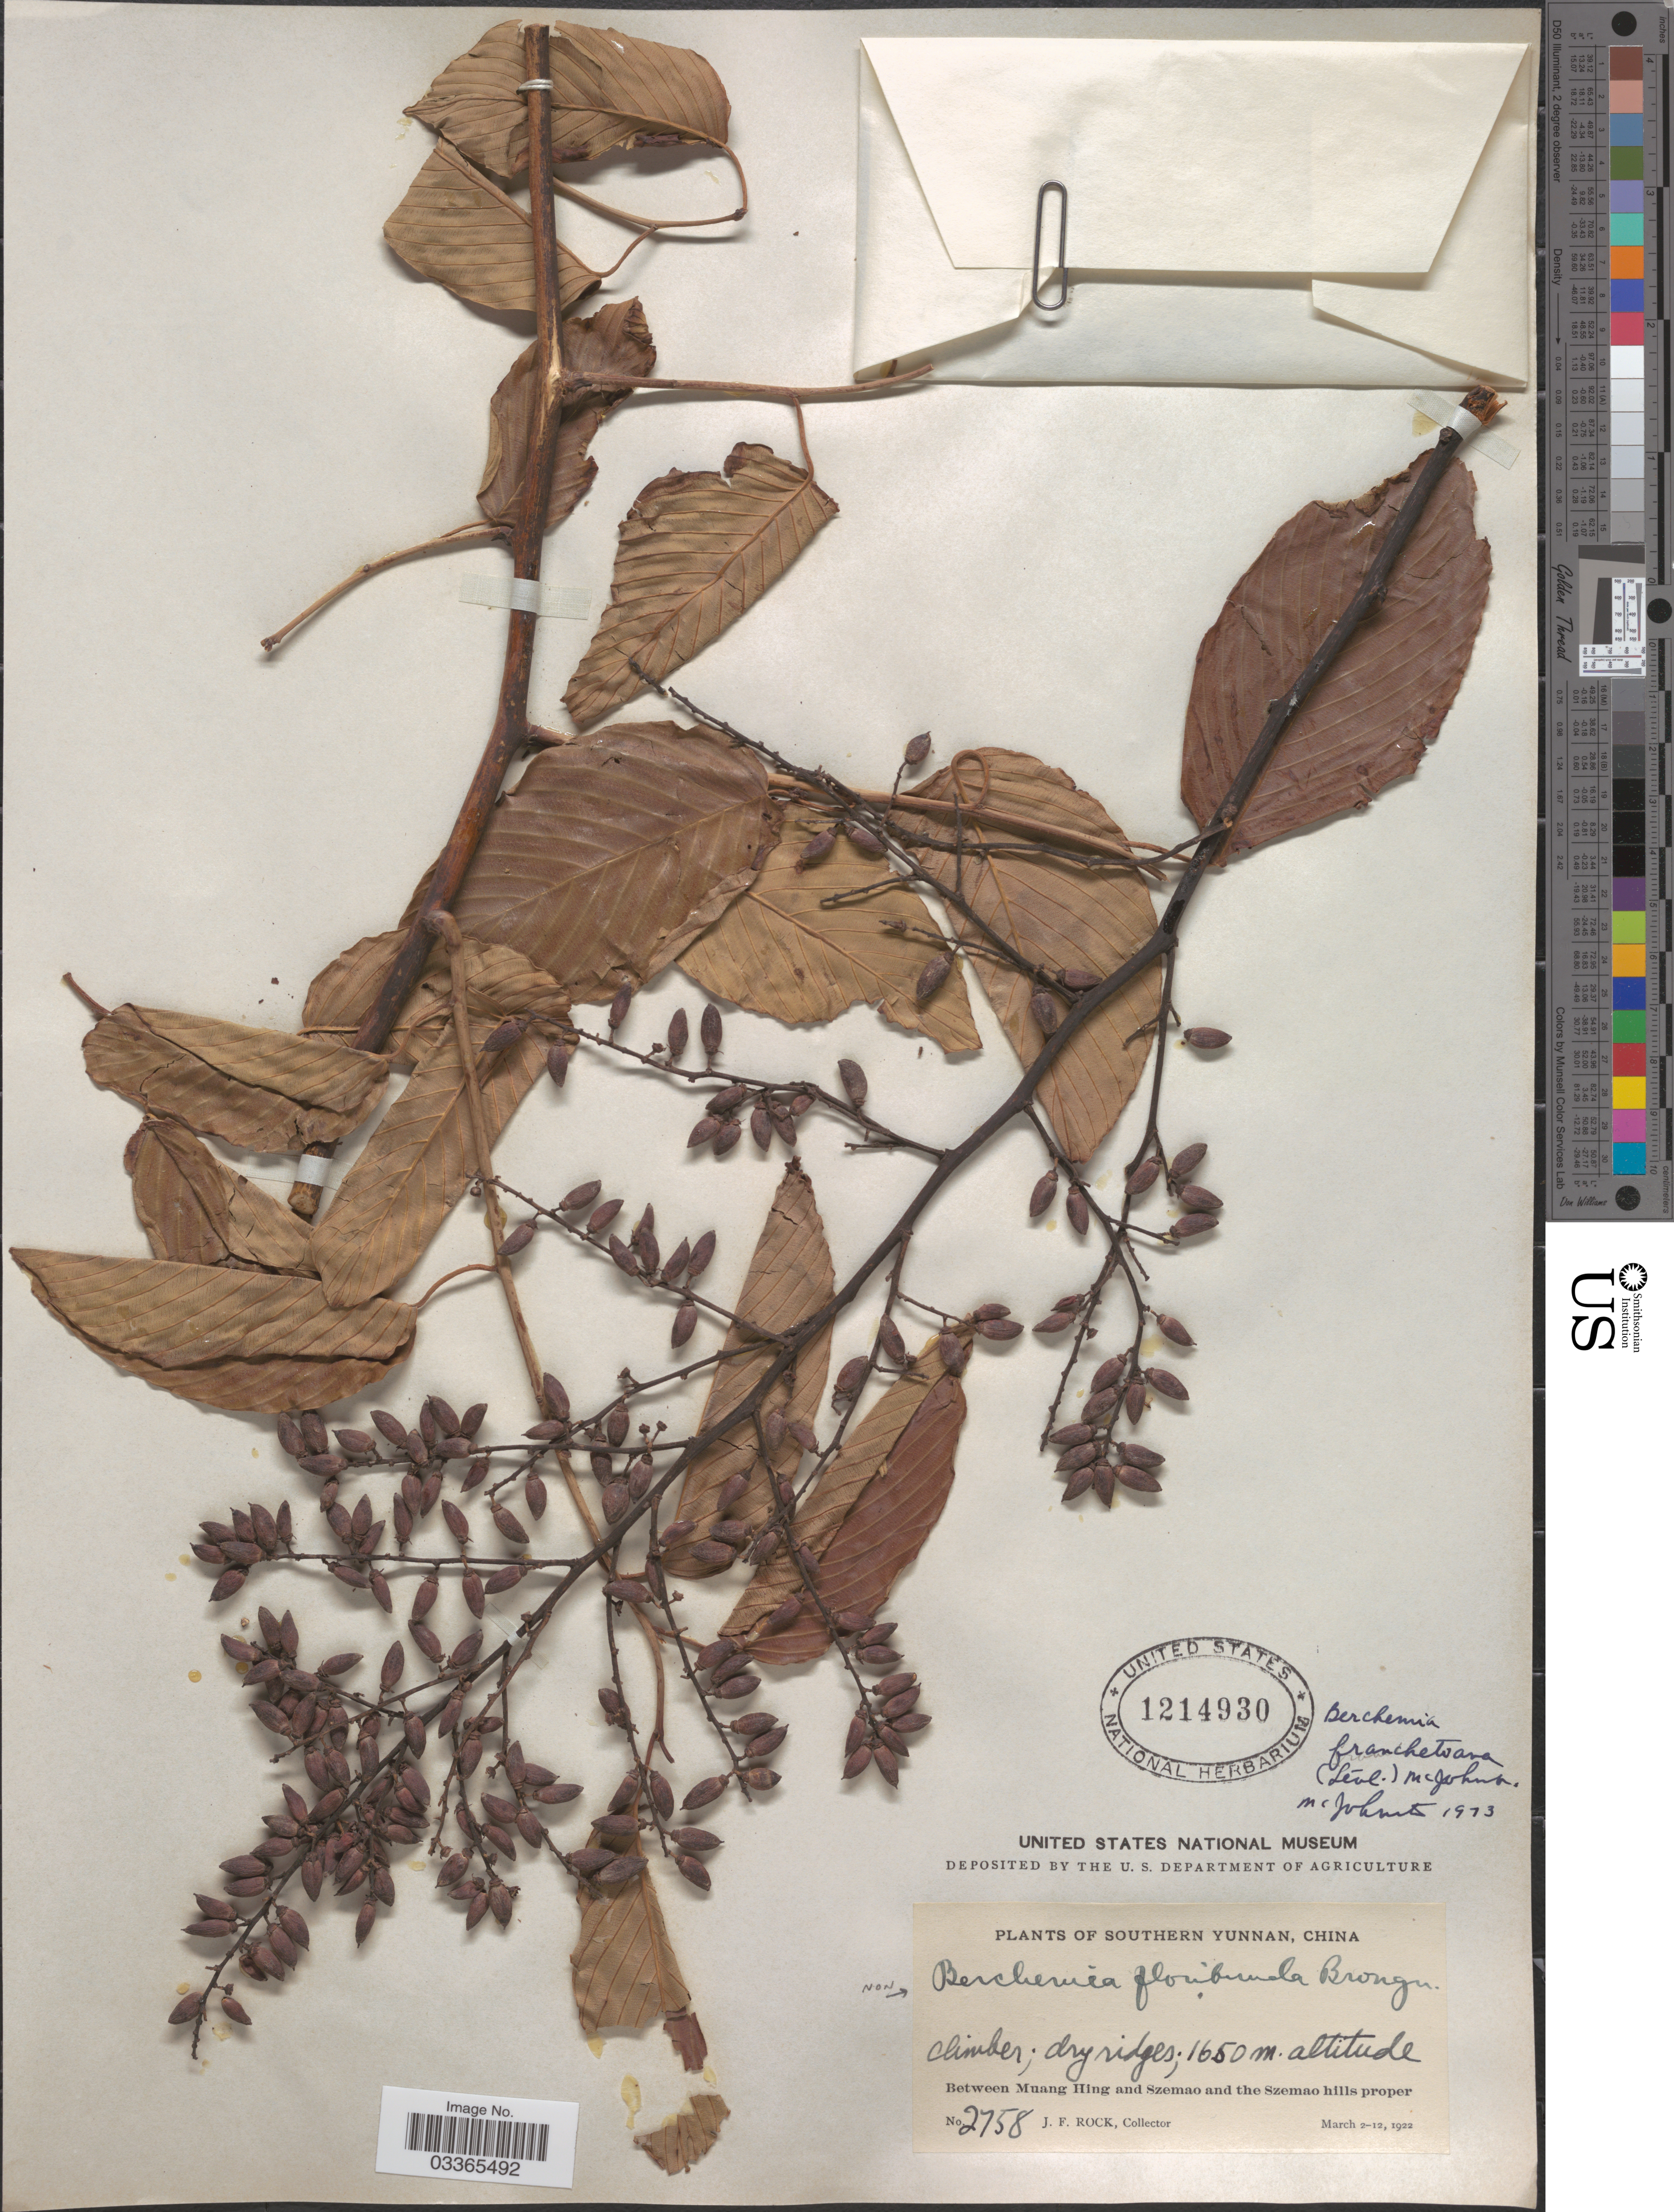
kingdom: Plantae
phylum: Tracheophyta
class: Magnoliopsida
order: Rosales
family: Rhamnaceae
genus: Berchemia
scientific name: Berchemia franchetiana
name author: (H. Lév.) H.H. Pham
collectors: J. Rock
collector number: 2758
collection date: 1922-03-02/1922-03-12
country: China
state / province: Yunnan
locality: Southern Yunnan. Between Muang Hing and Szemao and the Szemao hills proper.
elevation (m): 1650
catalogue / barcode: US 1214930